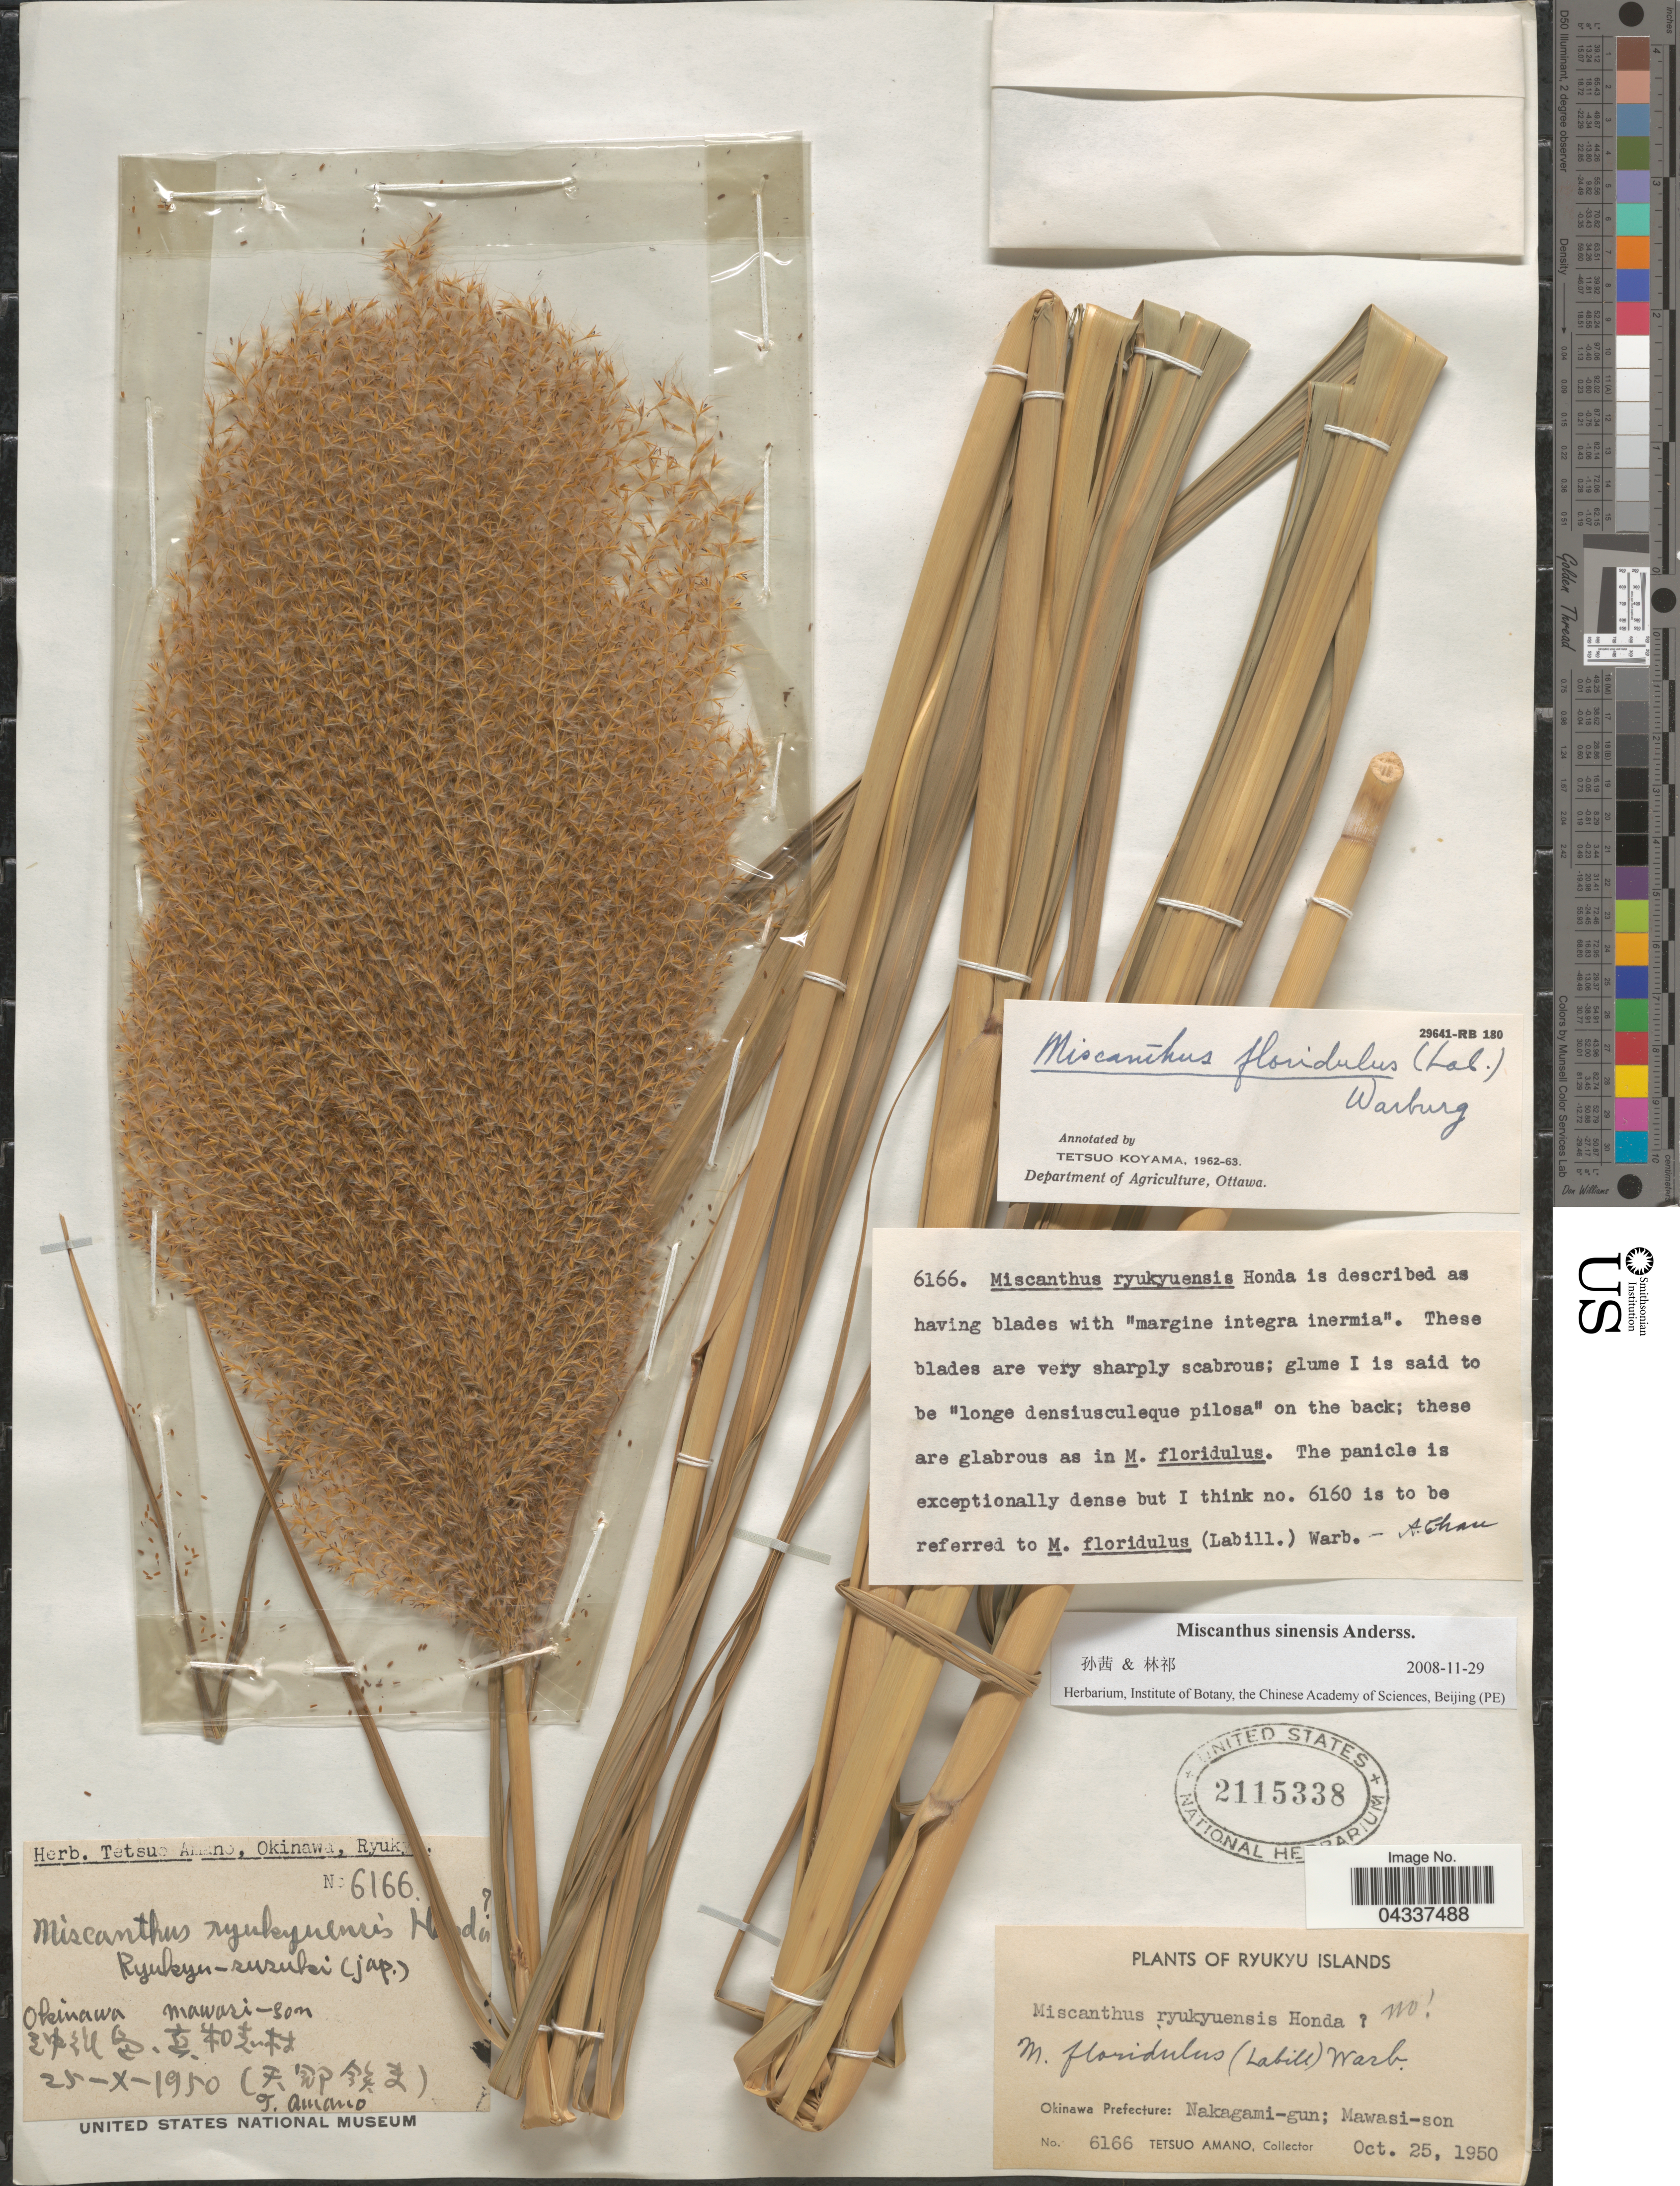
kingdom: Plantae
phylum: Tracheophyta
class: Liliopsida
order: Poales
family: Poaceae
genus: Miscanthus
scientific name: Miscanthus sinensis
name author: Andersson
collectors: T. Amano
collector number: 6166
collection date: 1950-10-25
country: Japan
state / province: Okinawa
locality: Ryukyu Islands. Okinawa Prefecture: Nakagami-gun; Mawasi-son.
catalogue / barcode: US 2115338